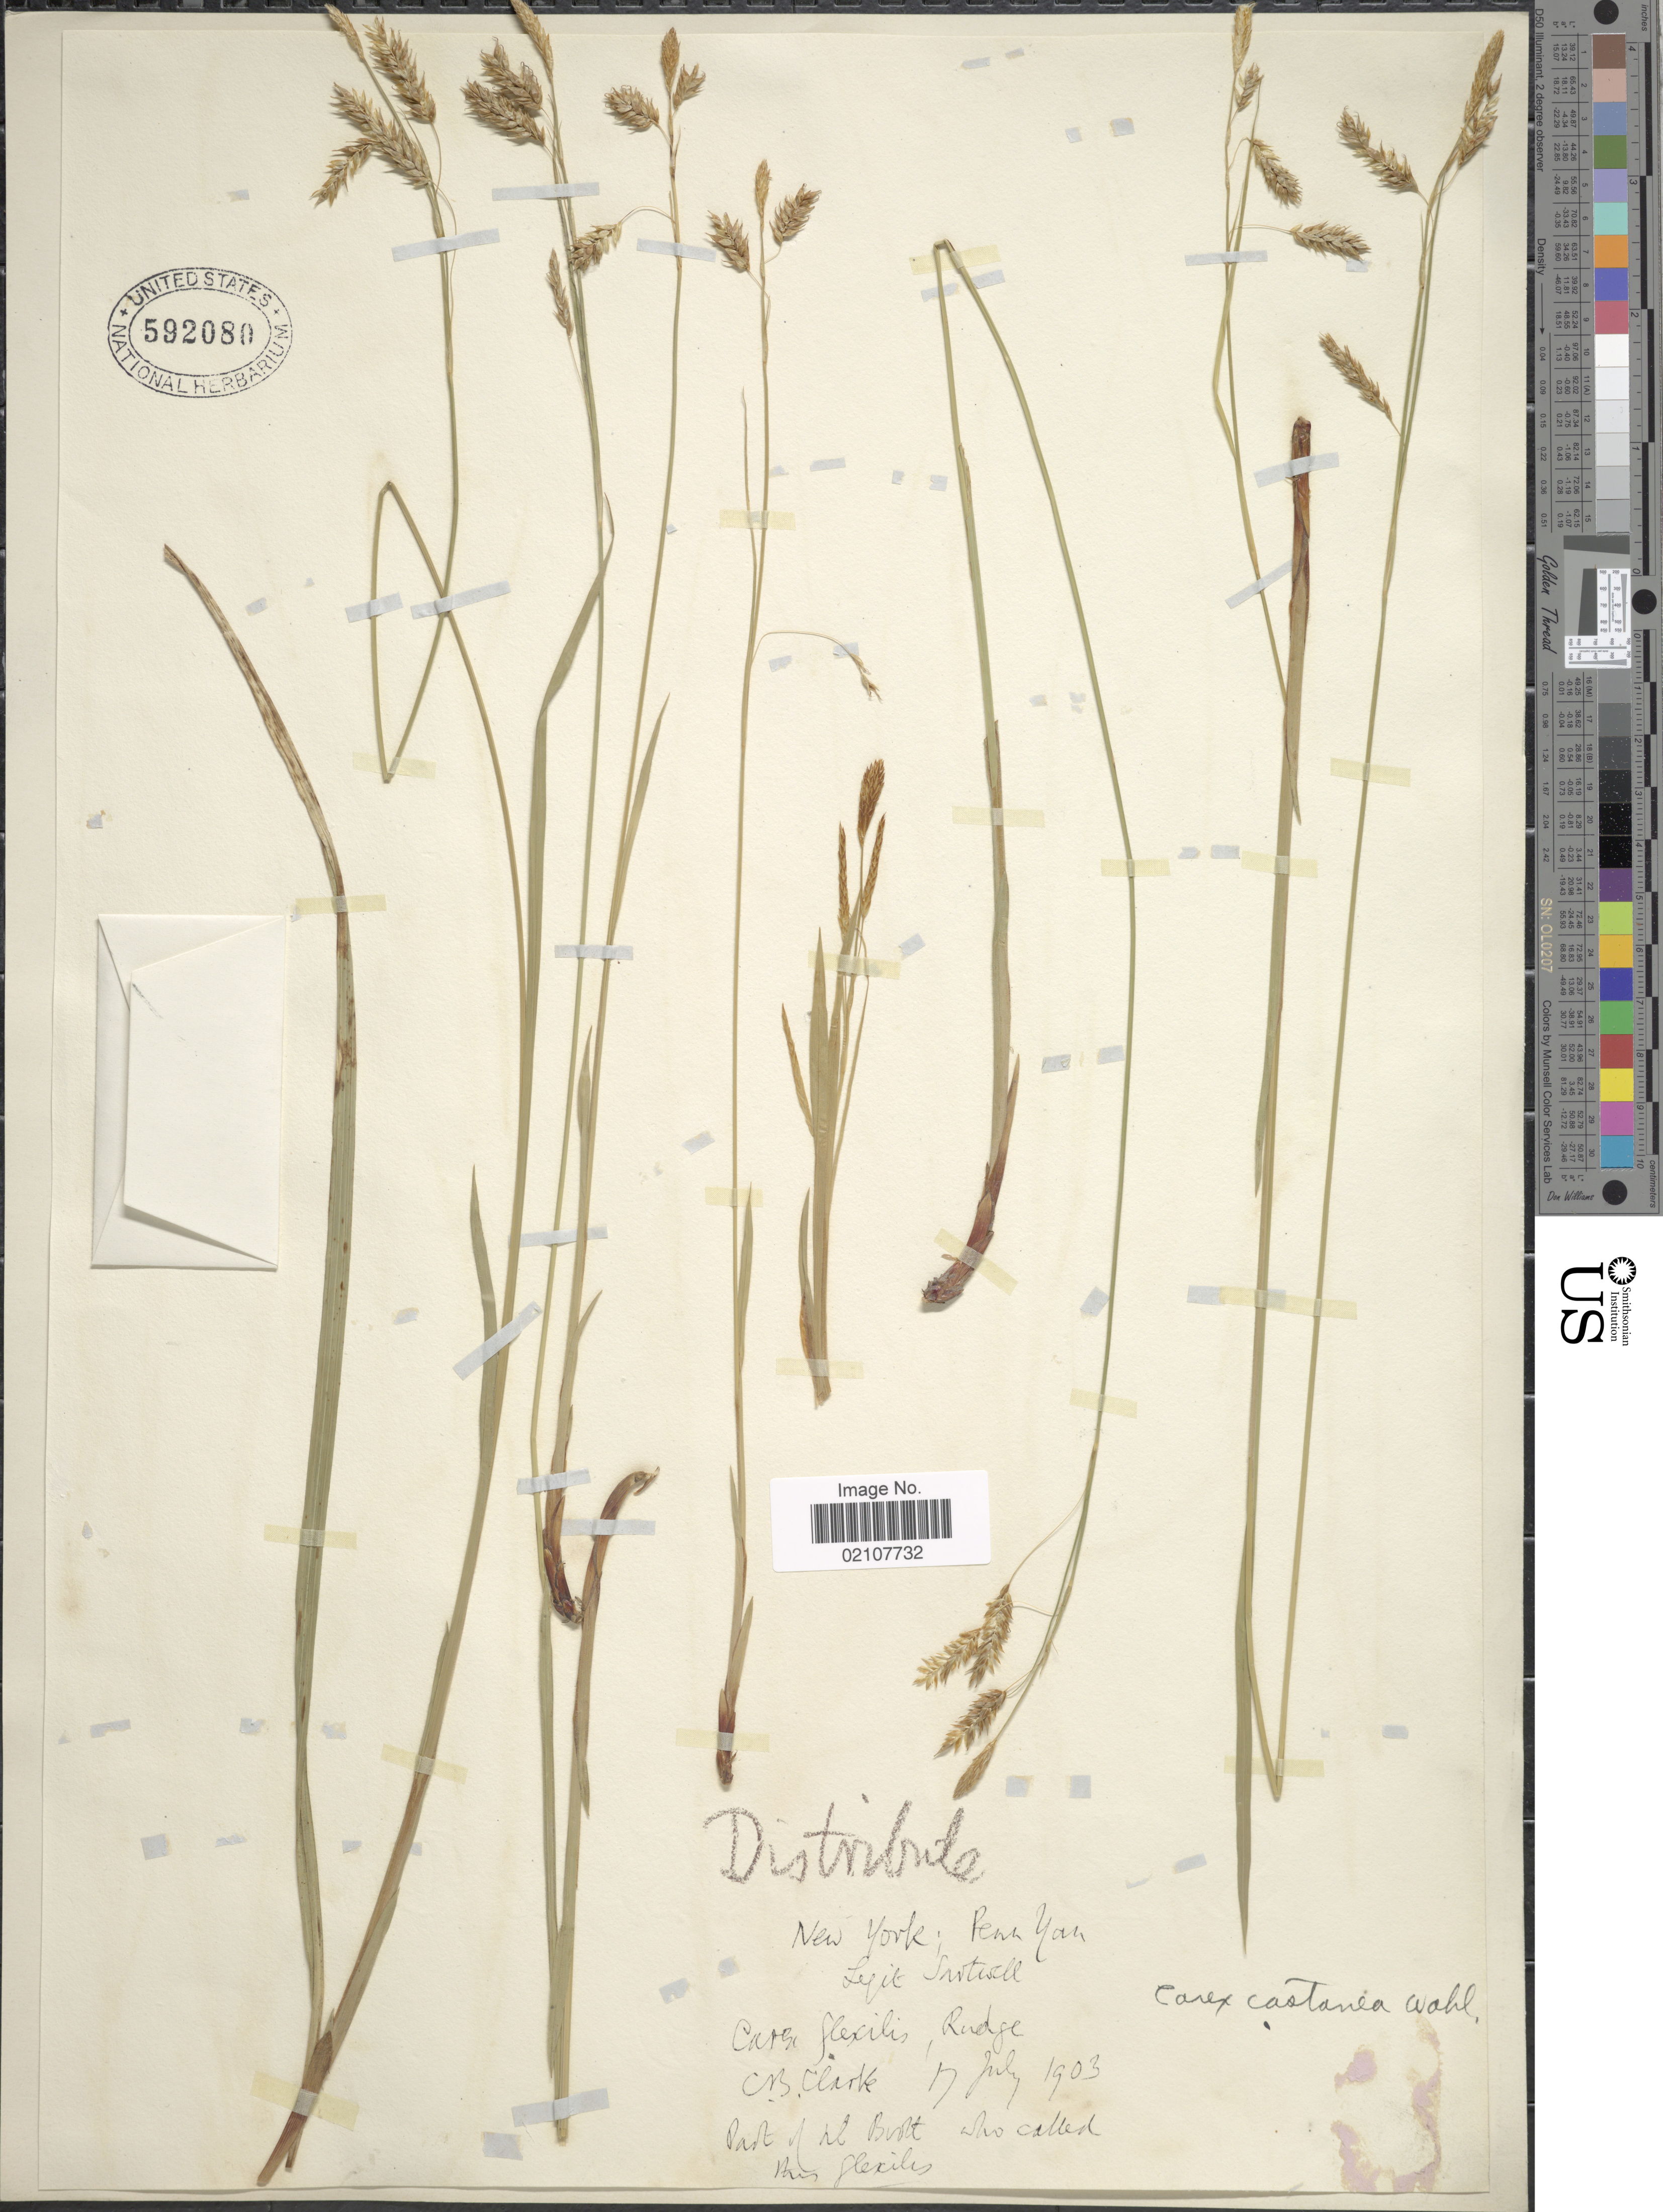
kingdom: Plantae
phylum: Tracheophyta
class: Liliopsida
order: Poales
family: Cyperaceae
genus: Carex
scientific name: Carex castanea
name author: Wahlenb.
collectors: Sartwell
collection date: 1903-07-17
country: United States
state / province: New York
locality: Penn Yan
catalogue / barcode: US 592080